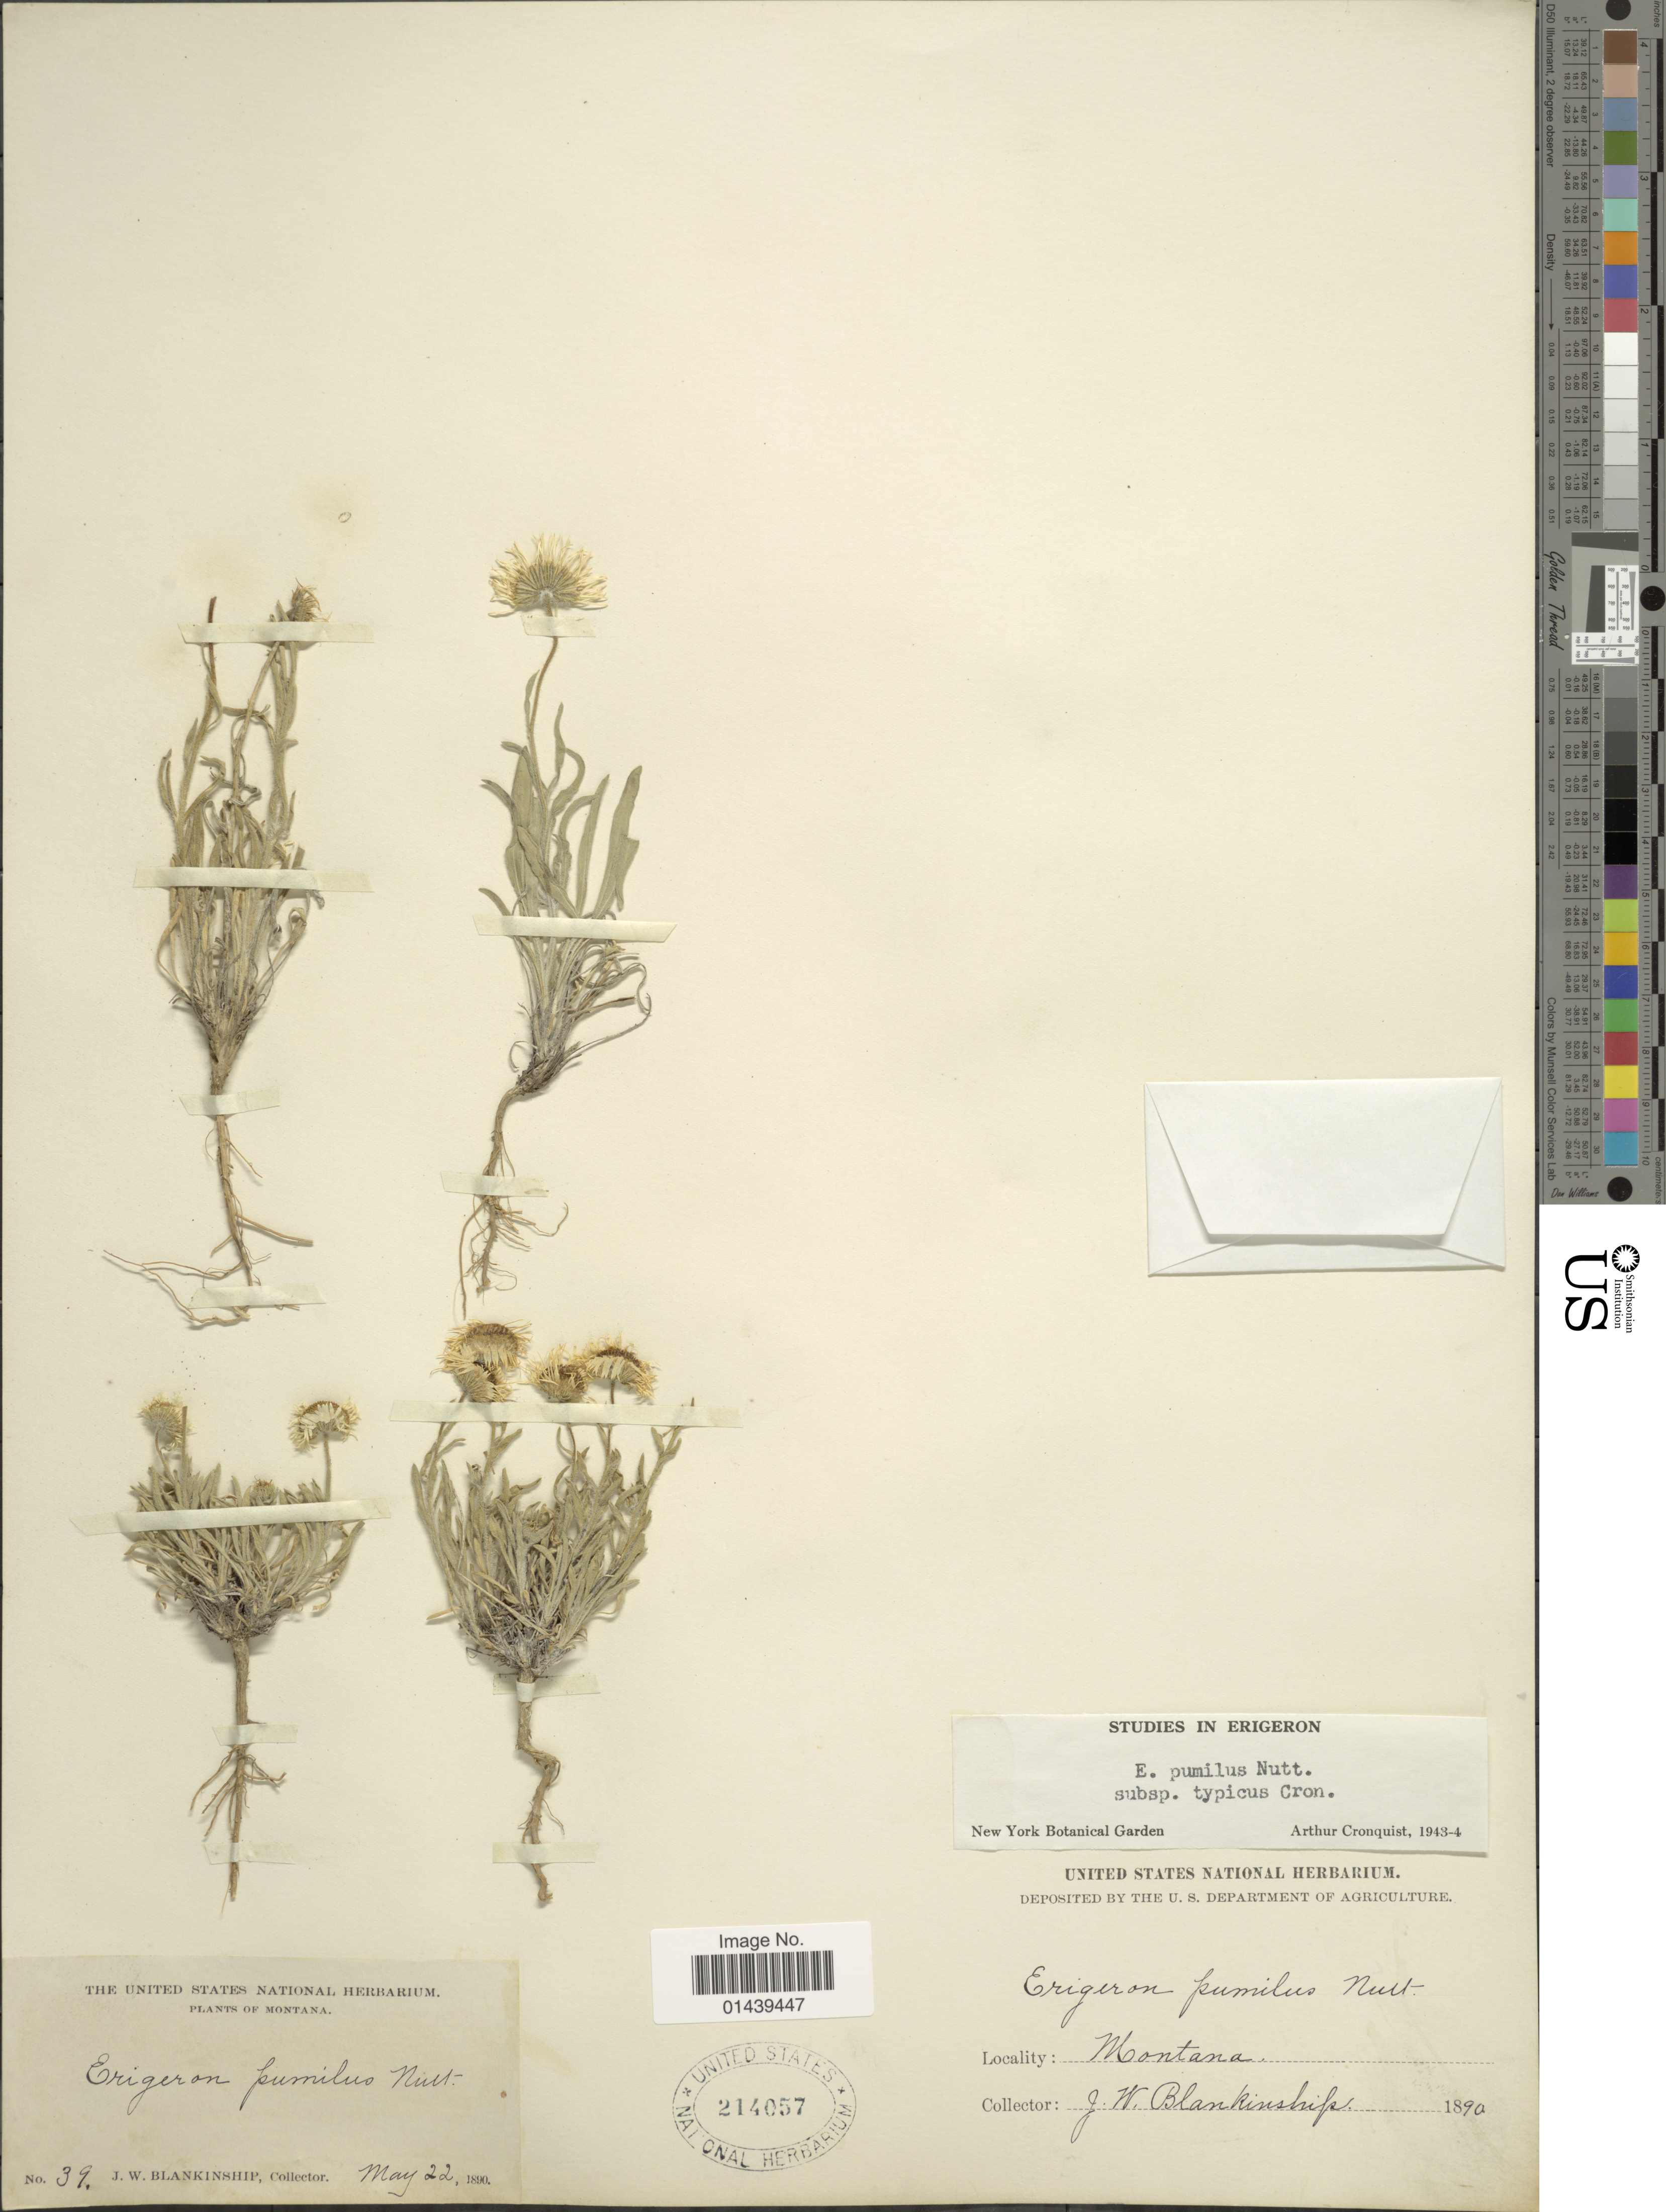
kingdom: Plantae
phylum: Tracheophyta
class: Magnoliopsida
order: Asterales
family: Asteraceae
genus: Erigeron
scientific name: Erigeron pumilus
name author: Nutt.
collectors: J. W. Blankinship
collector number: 39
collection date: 1890-05-22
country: United States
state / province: Montana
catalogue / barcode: US 214057